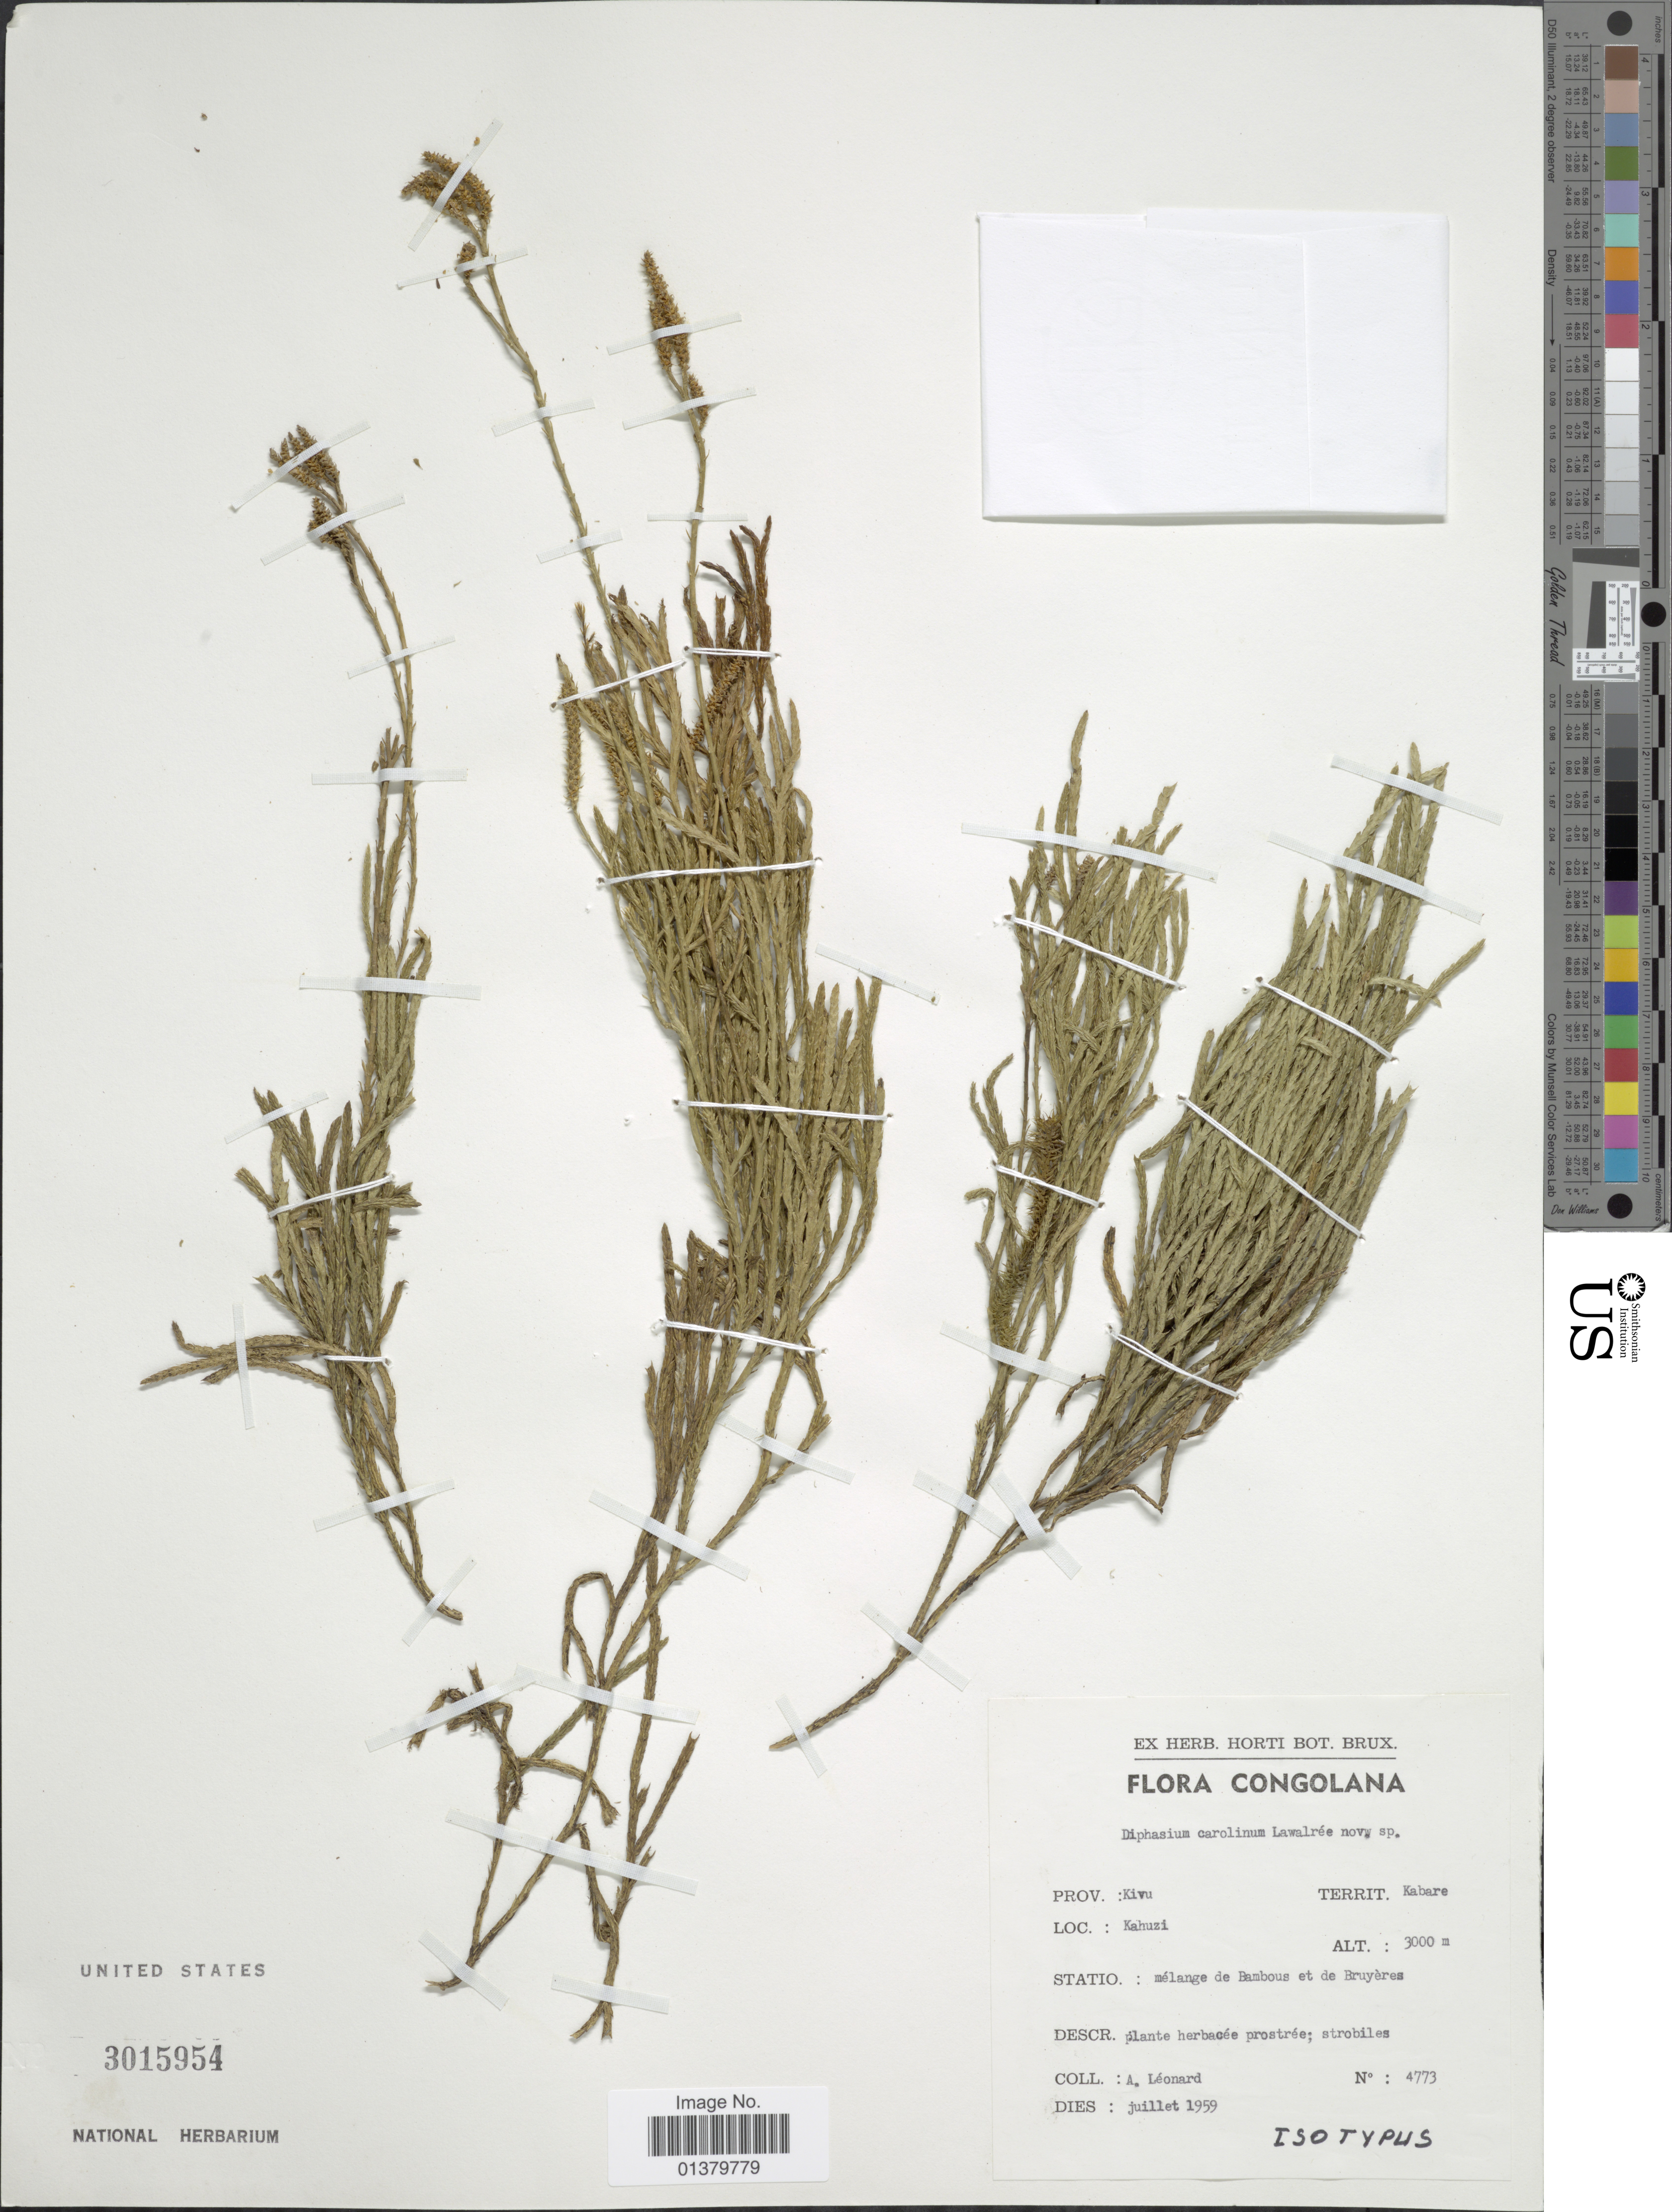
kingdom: Plantae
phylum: Tracheophyta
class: Lycopodiopsida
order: Lycopodiales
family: Lycopodiaceae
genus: Pseudolycopodiella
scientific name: Pseudolycopodiella caroliniana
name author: (L.) Holub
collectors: A. Leonard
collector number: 4773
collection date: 1959-07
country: Congo, Democratic Republic of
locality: Kivu, Kabare, Kahuzi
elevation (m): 3000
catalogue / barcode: US 3015954